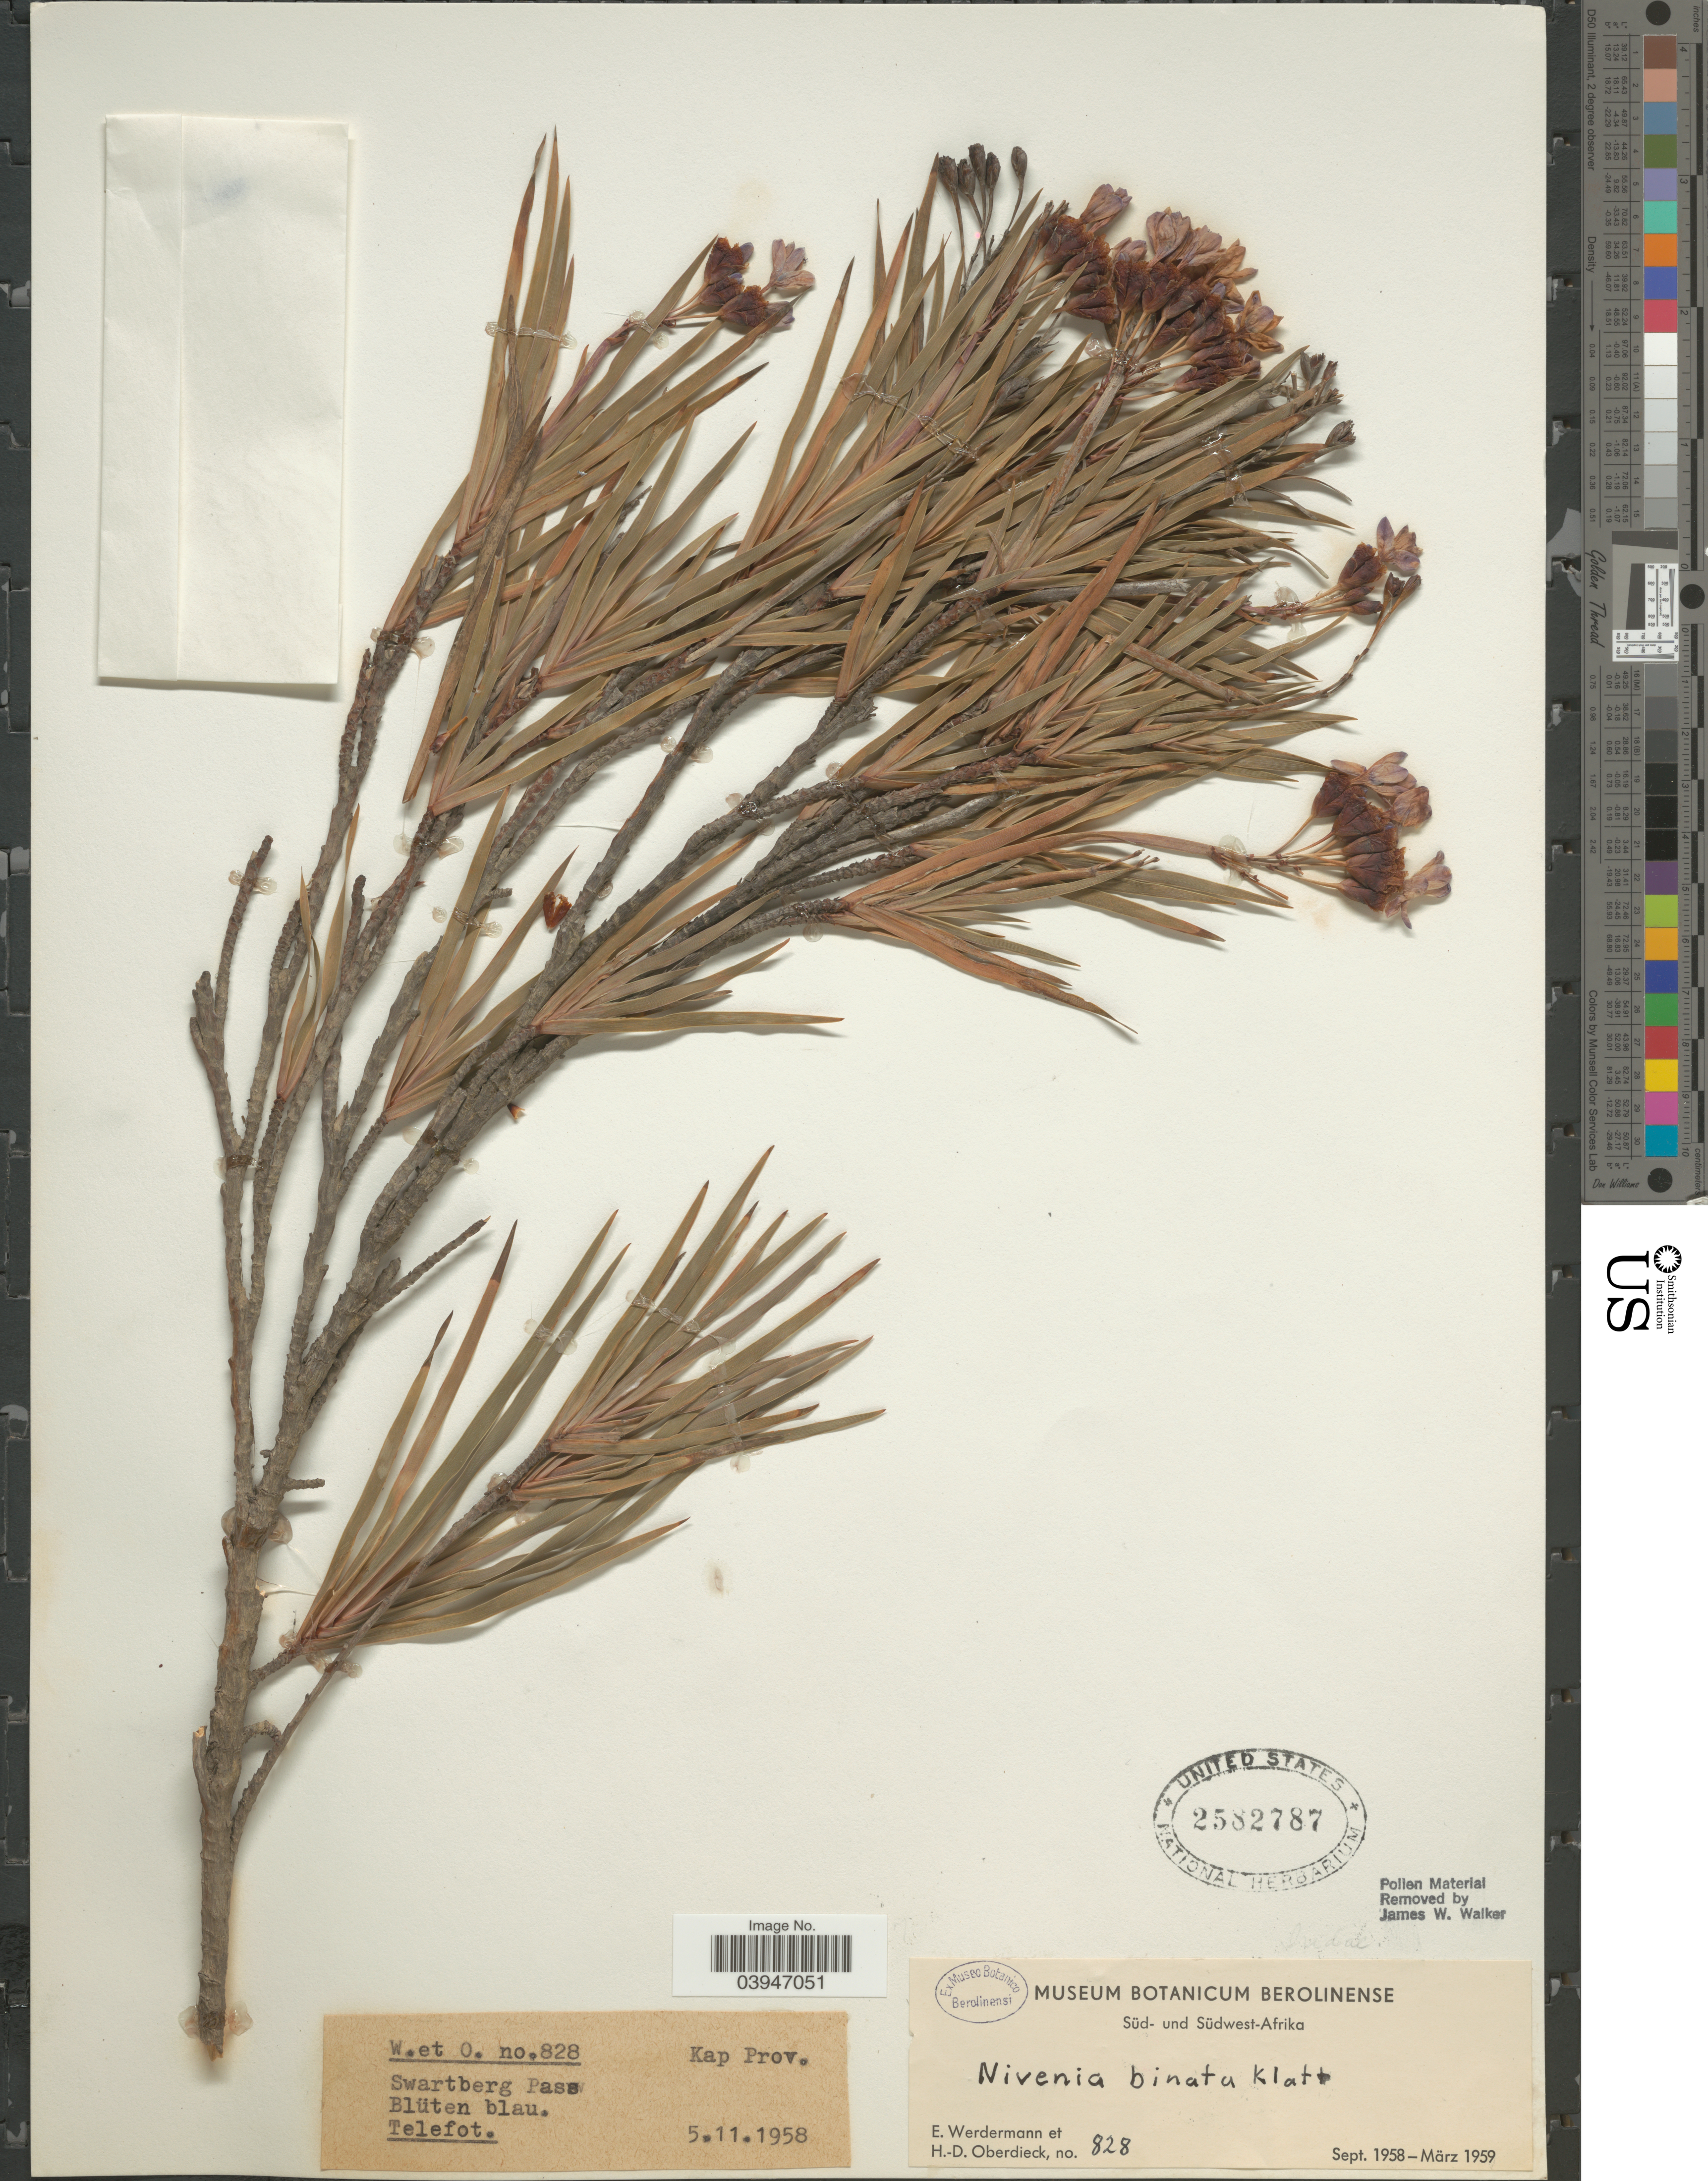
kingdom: Plantae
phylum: Tracheophyta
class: Liliopsida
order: Asparagales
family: Iridaceae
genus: Nivenia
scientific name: Nivenia binata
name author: Klatt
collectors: E. Werdermann & H. Oberdieck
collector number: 828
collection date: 1958-11-05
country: South Africa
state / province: Western Cape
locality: Kap Prov. Swartberg Pass.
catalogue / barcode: US 2582787